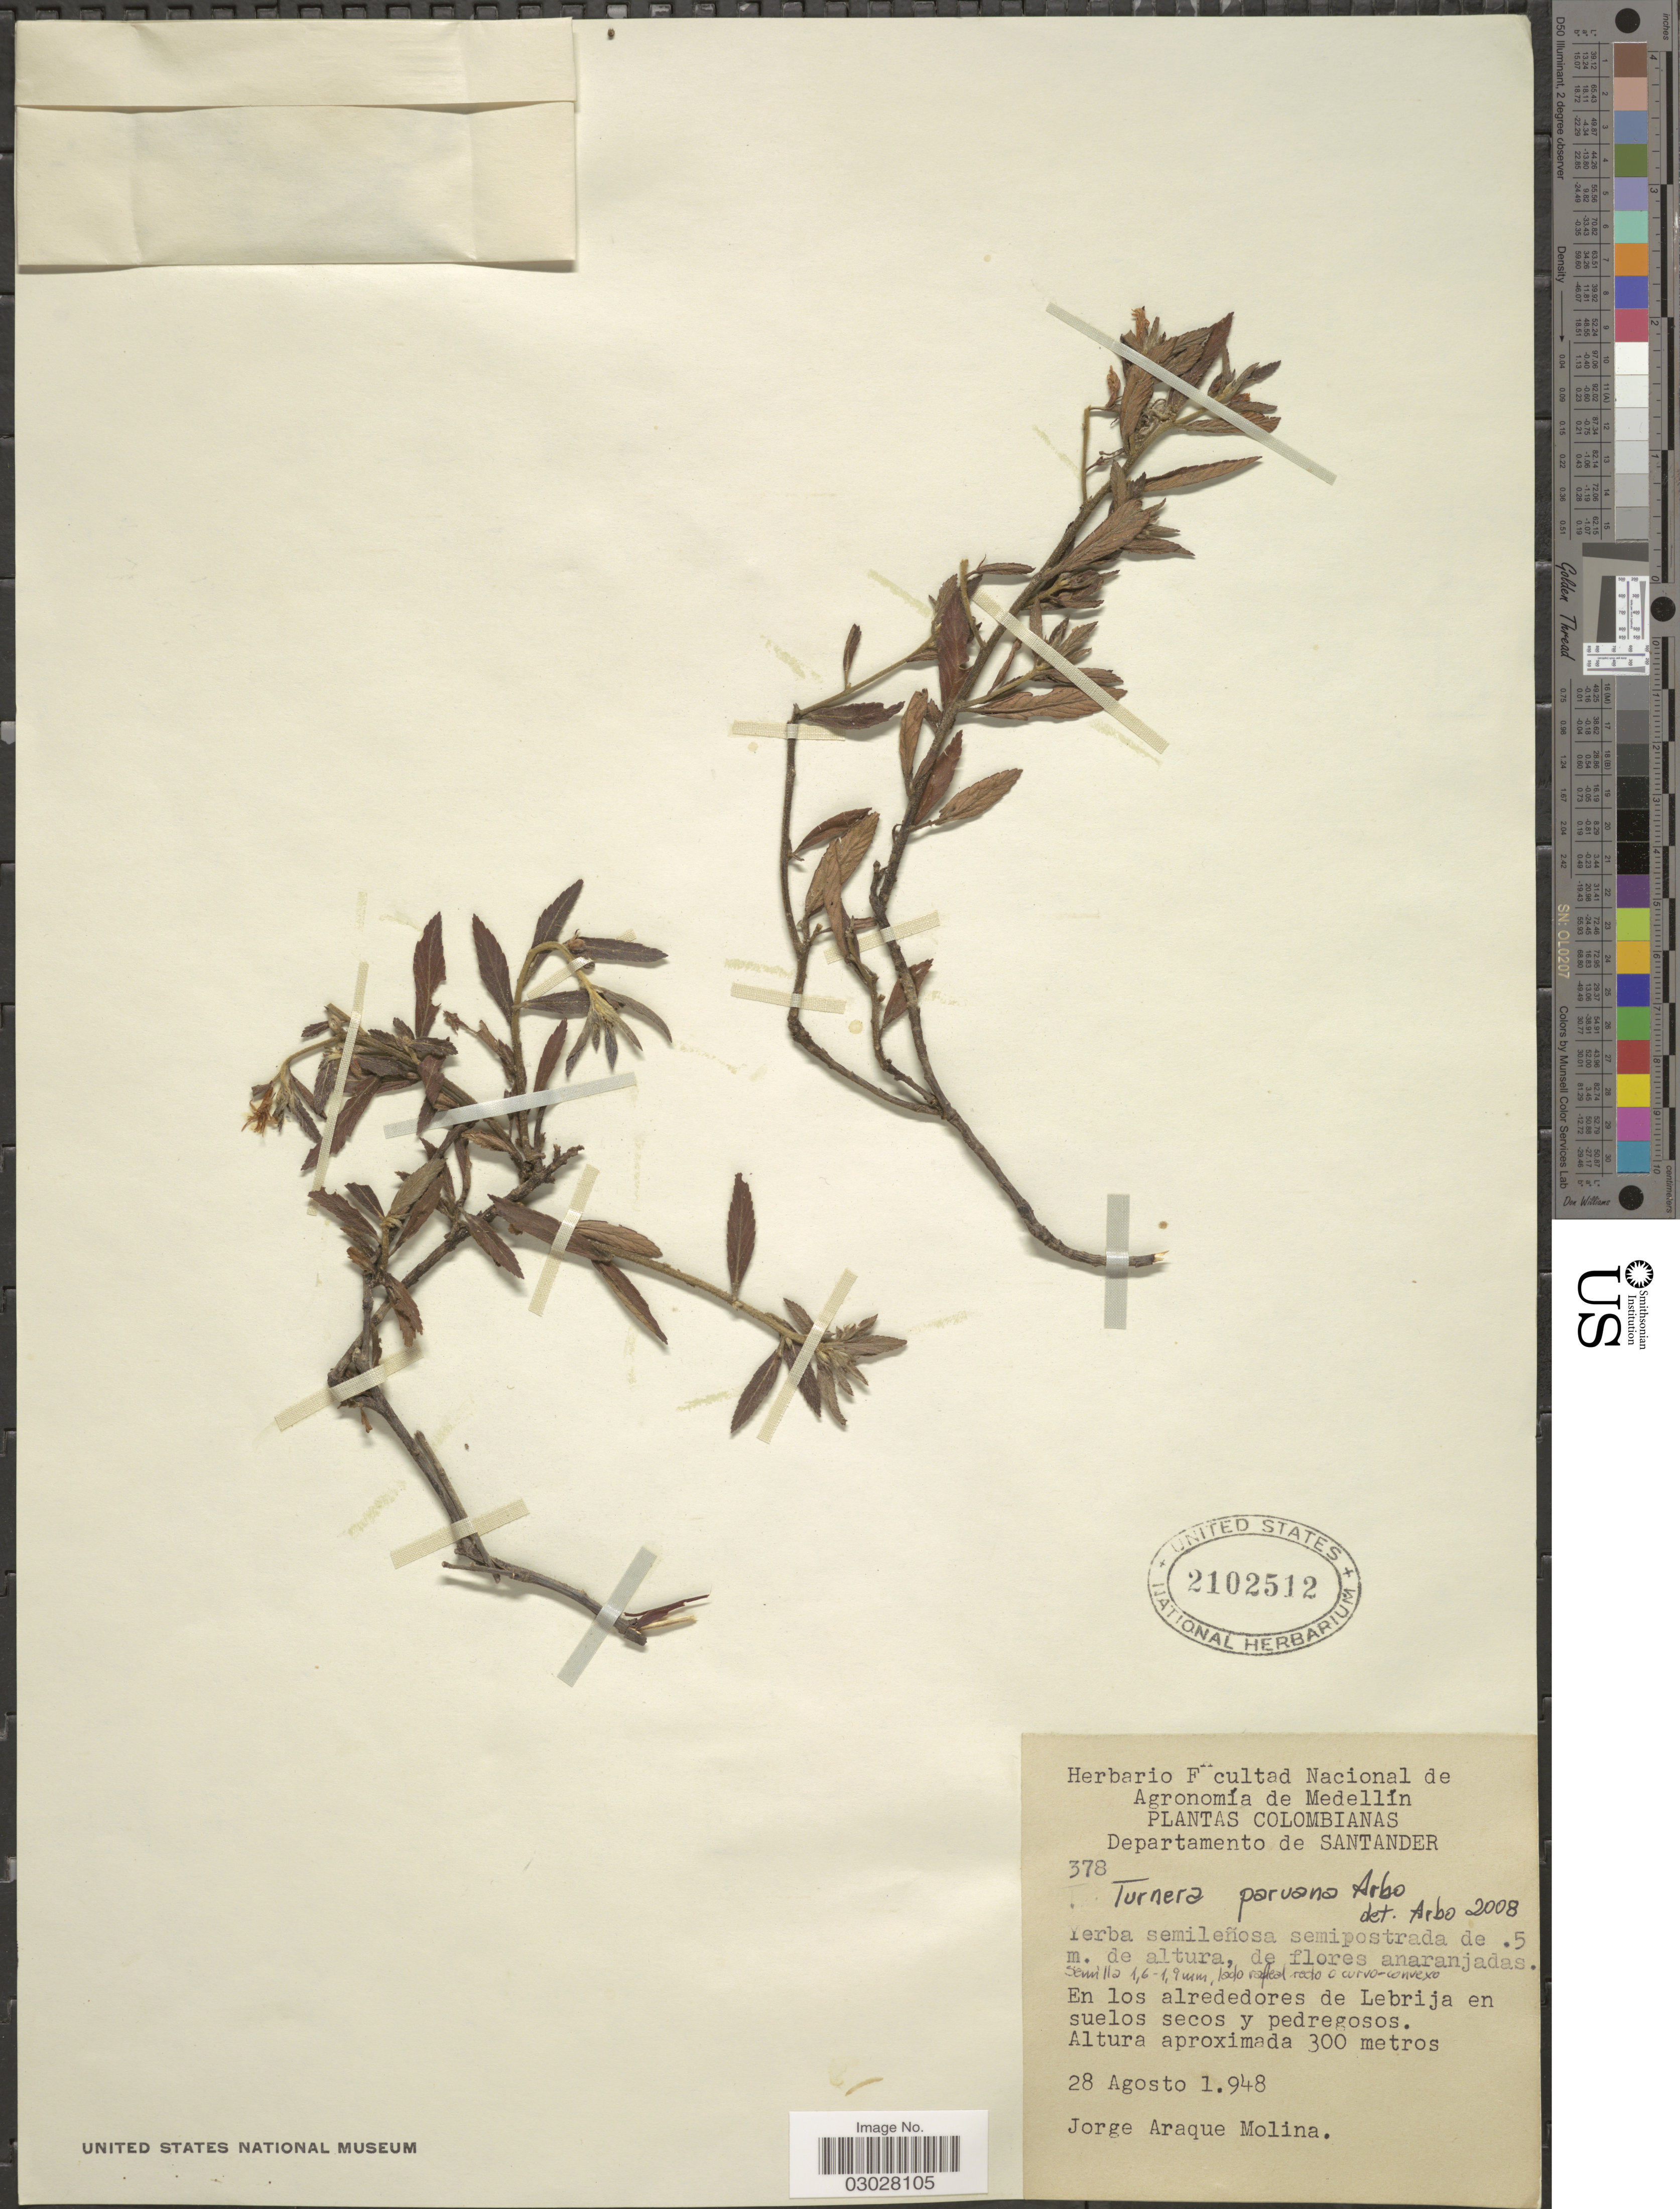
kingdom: Plantae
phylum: Tracheophyta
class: Magnoliopsida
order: Malpighiales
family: Turneraceae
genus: Turnera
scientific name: Turnera paruana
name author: Arbo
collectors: J. Araque Molina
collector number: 378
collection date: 1948-08-28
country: Colombia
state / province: Santander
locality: Departamento de Santander. En los alrededores de Lebrija en suelos secos y pedregosos.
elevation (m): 300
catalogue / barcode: US 2102512